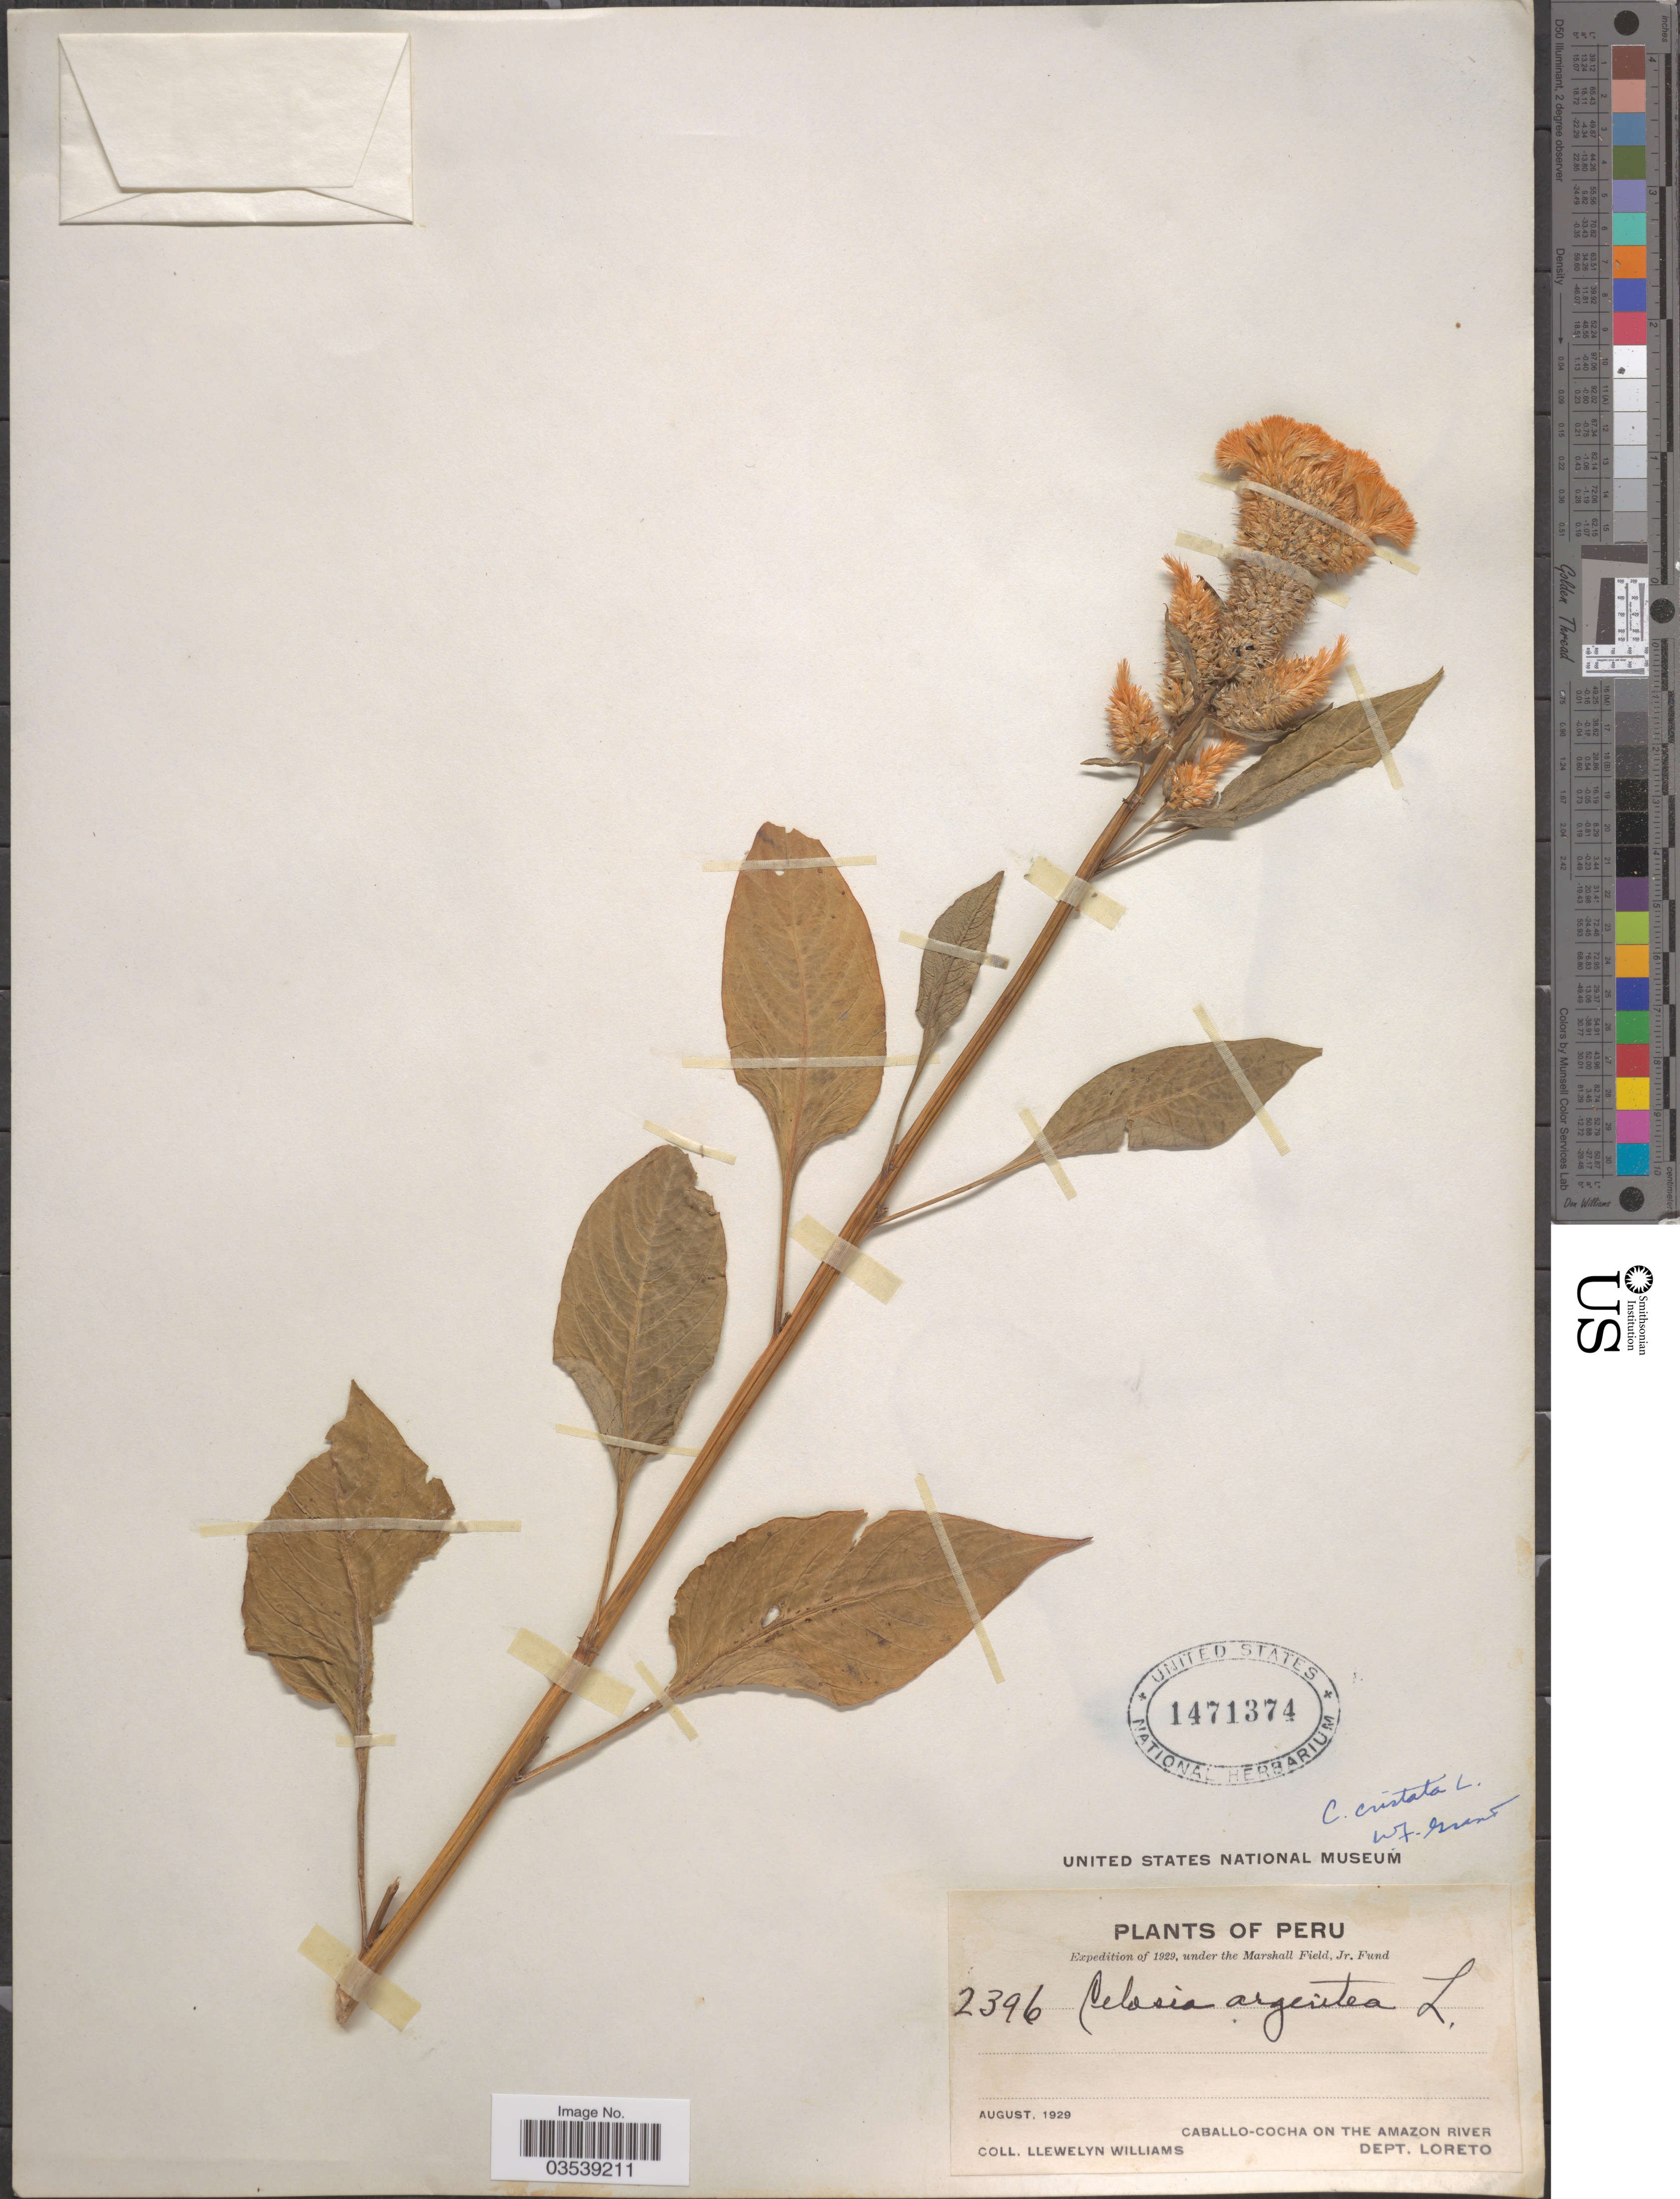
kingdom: Plantae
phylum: Tracheophyta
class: Magnoliopsida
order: Caryophyllales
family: Amaranthaceae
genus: Celosia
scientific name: Celosia argentea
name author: L.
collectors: Ll. Williams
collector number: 2396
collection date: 1929-08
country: Peru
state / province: Loreto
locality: Caballo-Cocha on the Amazon River, Dept. Loreto.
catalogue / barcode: US 1471374